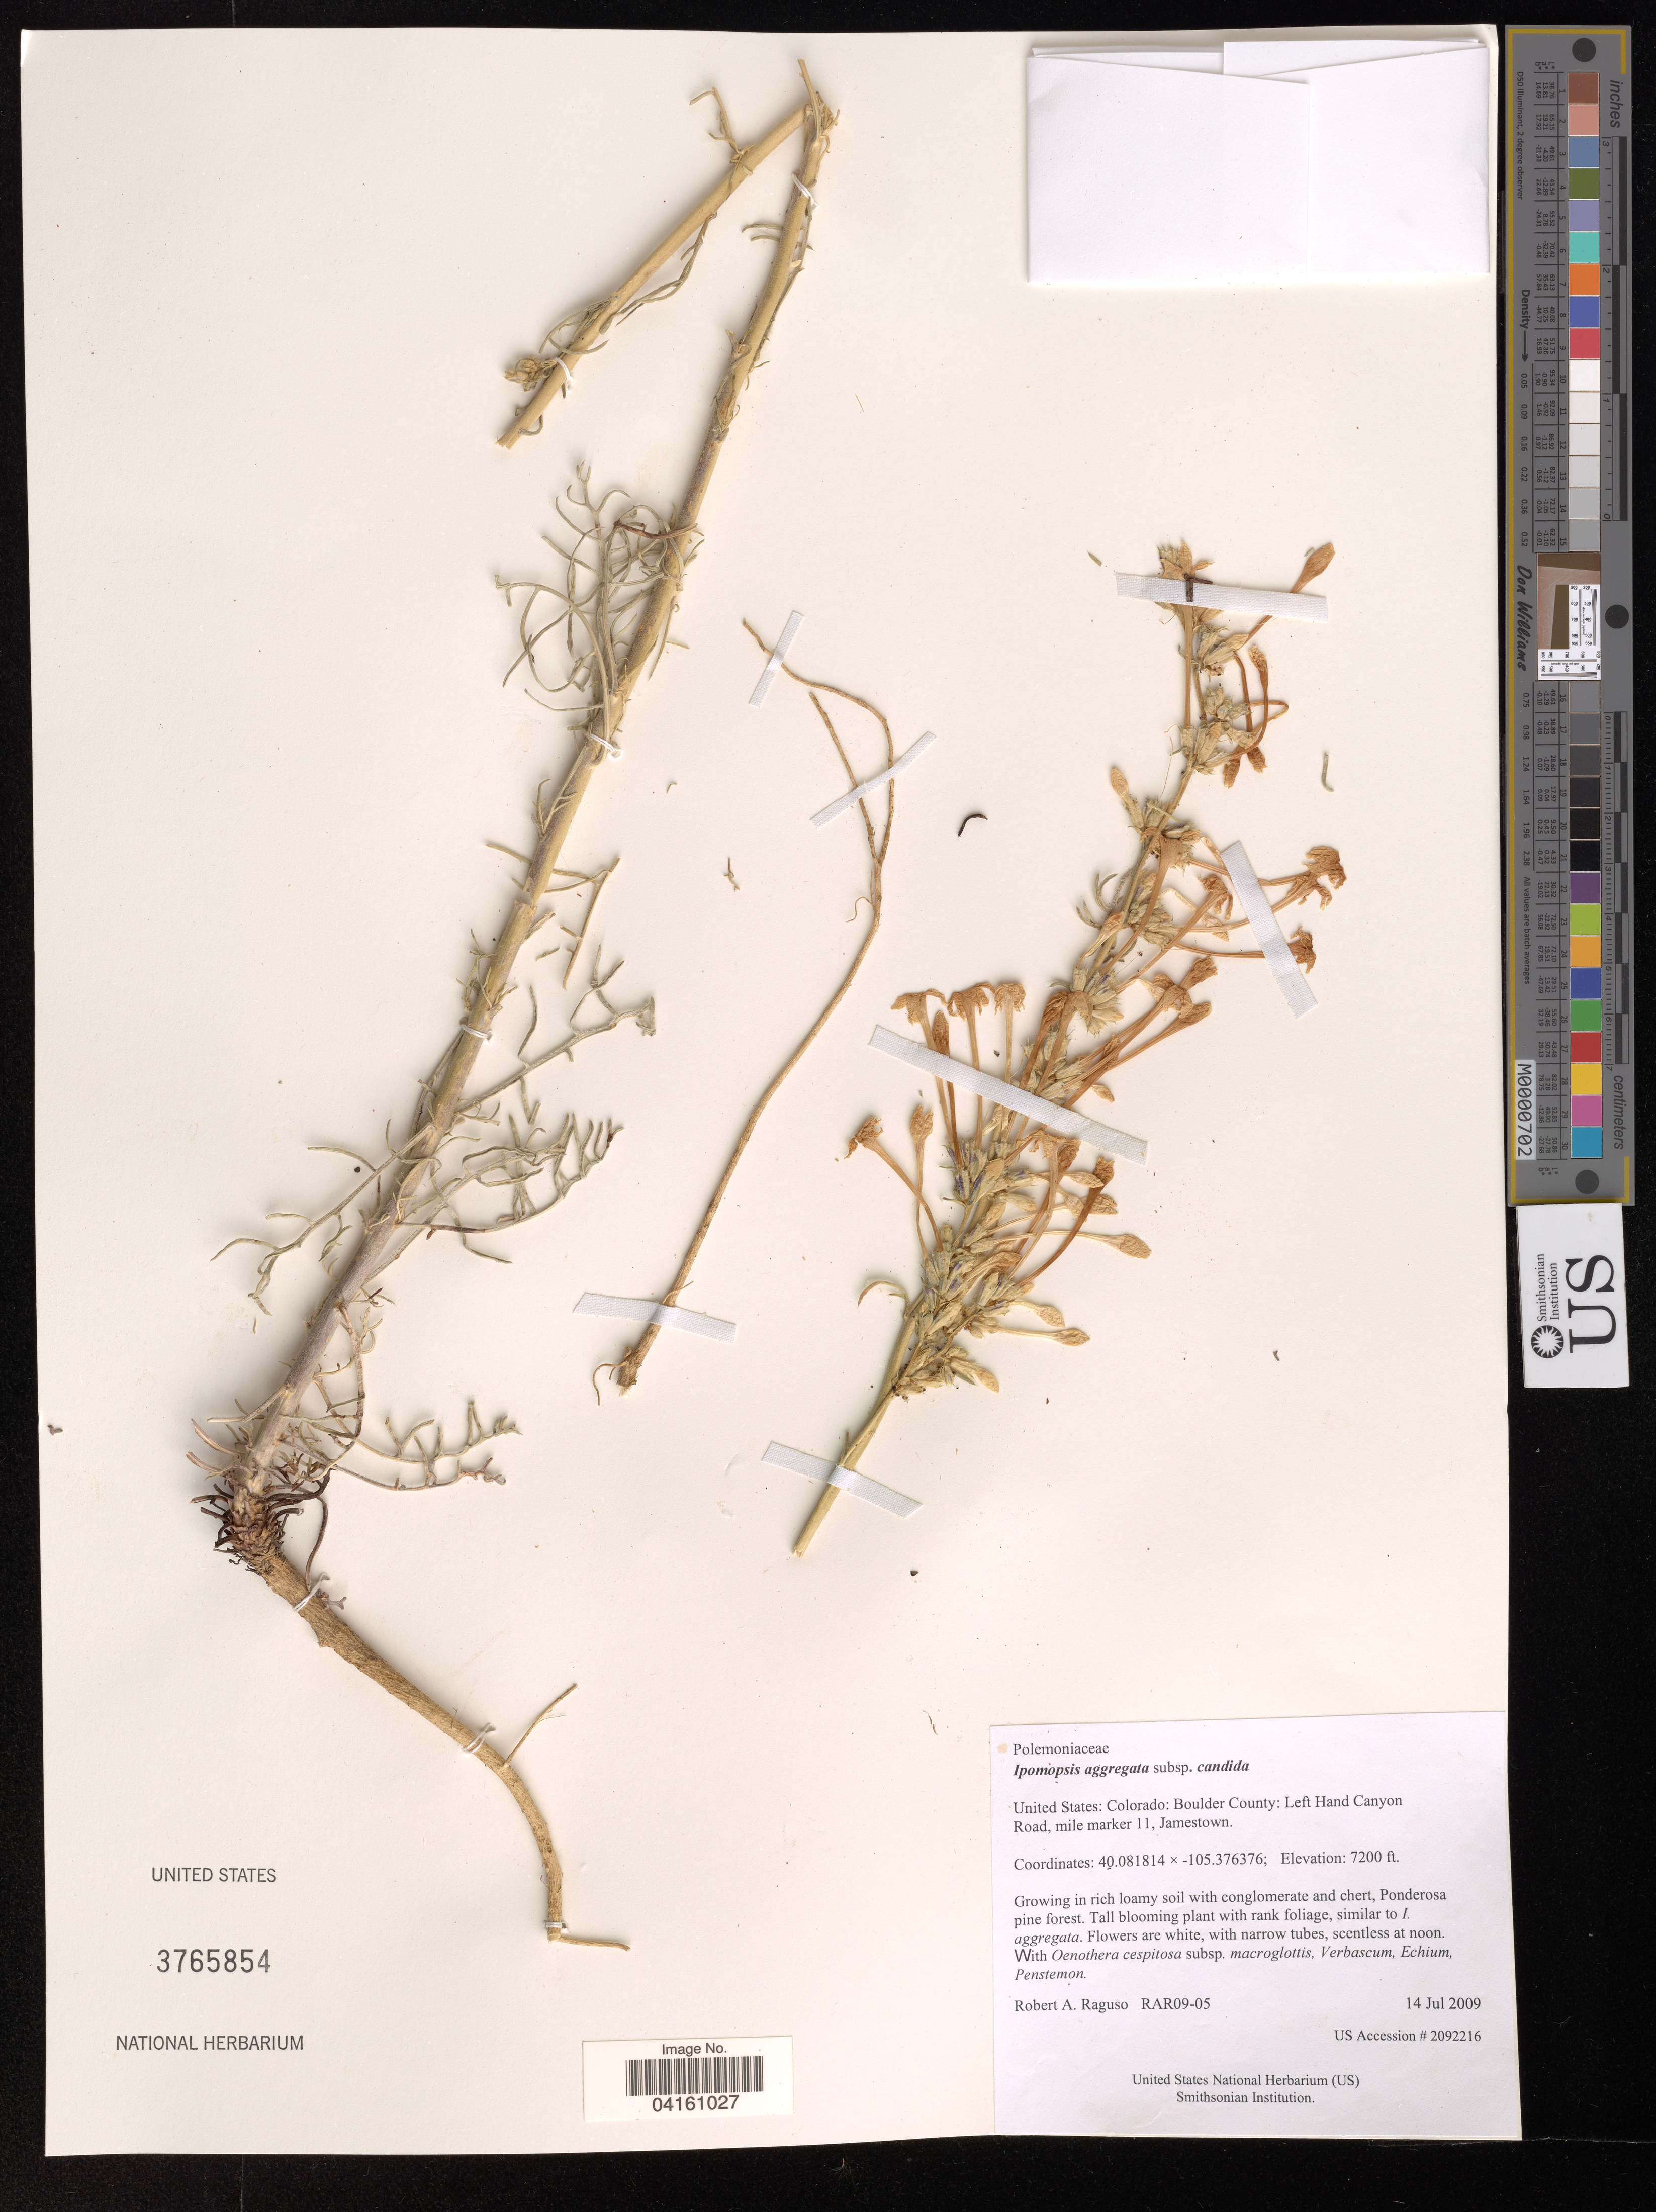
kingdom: Plantae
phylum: Tracheophyta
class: Magnoliopsida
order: Ericales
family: Polemoniaceae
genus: Ipomopsis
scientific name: Ipomopsis aggregata subsp. candida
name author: (Rydb.) V.E. Grant & A.D. Grant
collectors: R. Raguso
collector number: RAR09-05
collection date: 2009-07-14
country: United States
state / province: Colorado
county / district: Boulder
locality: Left Hand Canyon Road, mile marker 11, Jamestown.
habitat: Growing in rich loamy soil with conglomerate and chert, Ponderosa pine forest.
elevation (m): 2195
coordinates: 40.081814, -105.376376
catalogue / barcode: US 3765854